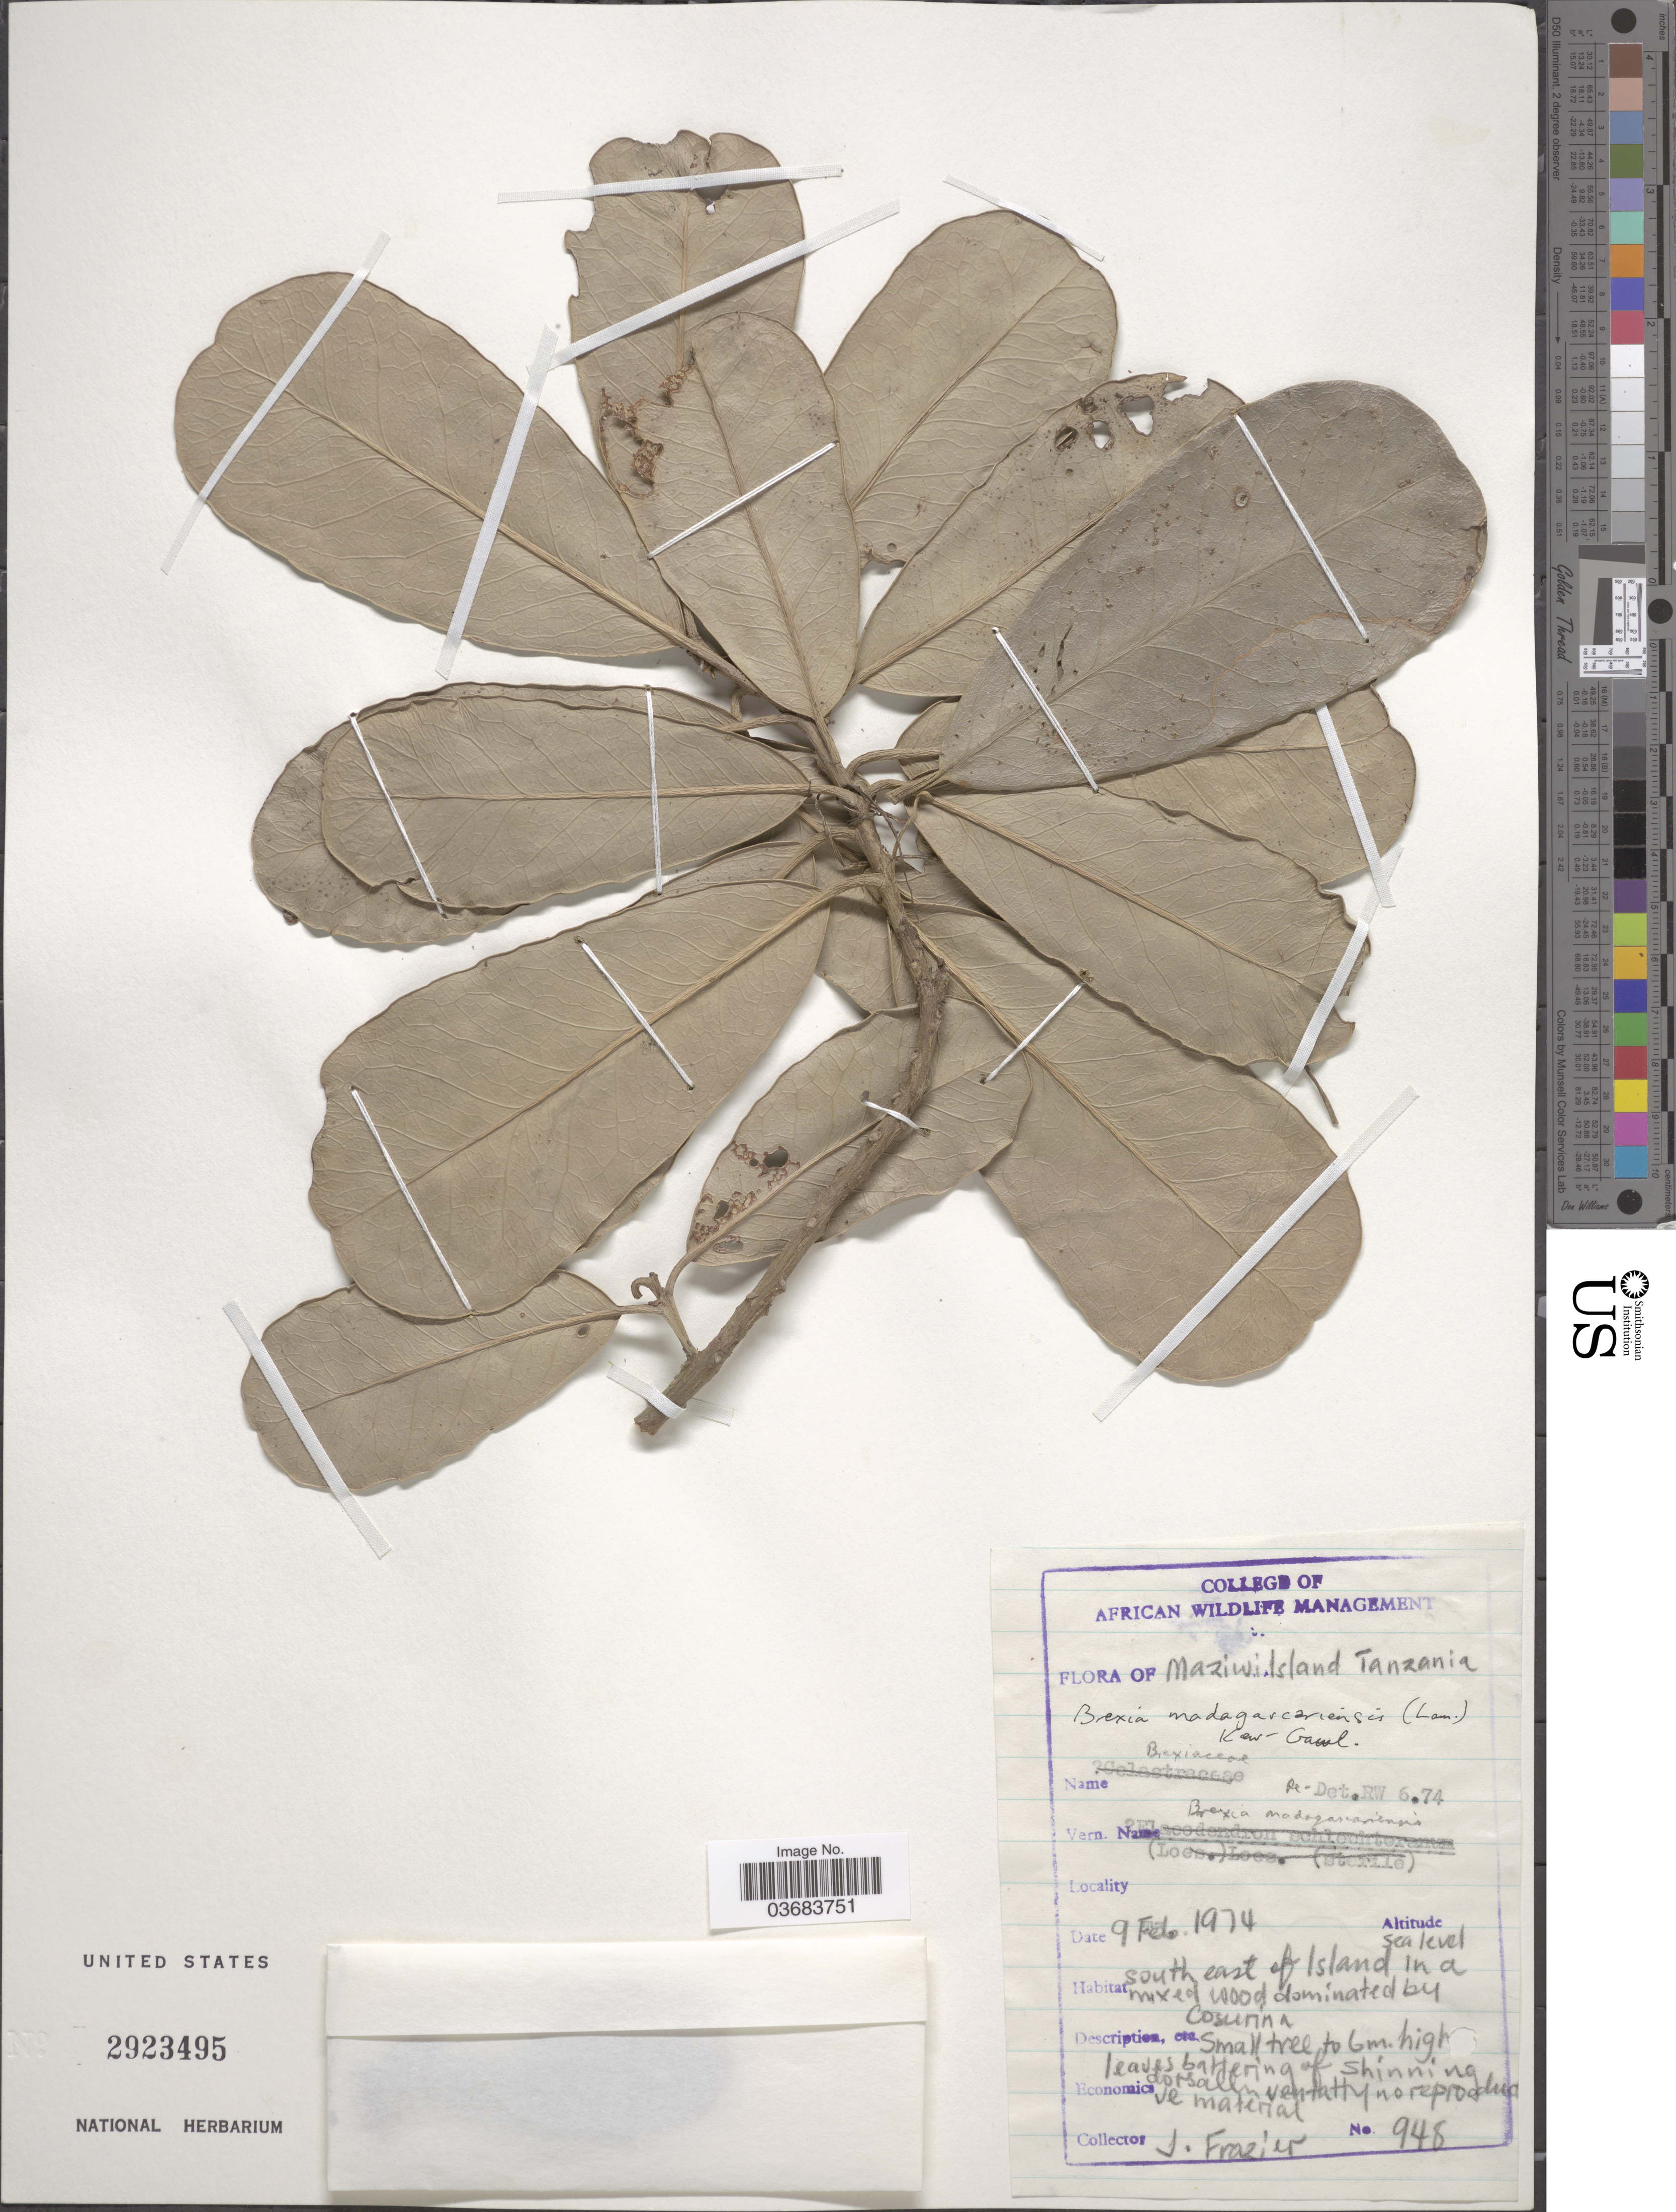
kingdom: Plantae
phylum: Tracheophyta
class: Magnoliopsida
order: Celastrales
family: Celastraceae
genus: Brexia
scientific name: Brexia madagascariensis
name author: (Lam.) Ker Gawl.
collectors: J. Frazier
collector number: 948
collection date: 1974-02-09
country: Tanzania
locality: Maziwi Island. South east of Island in a mixed wood.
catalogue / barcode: US 2923495